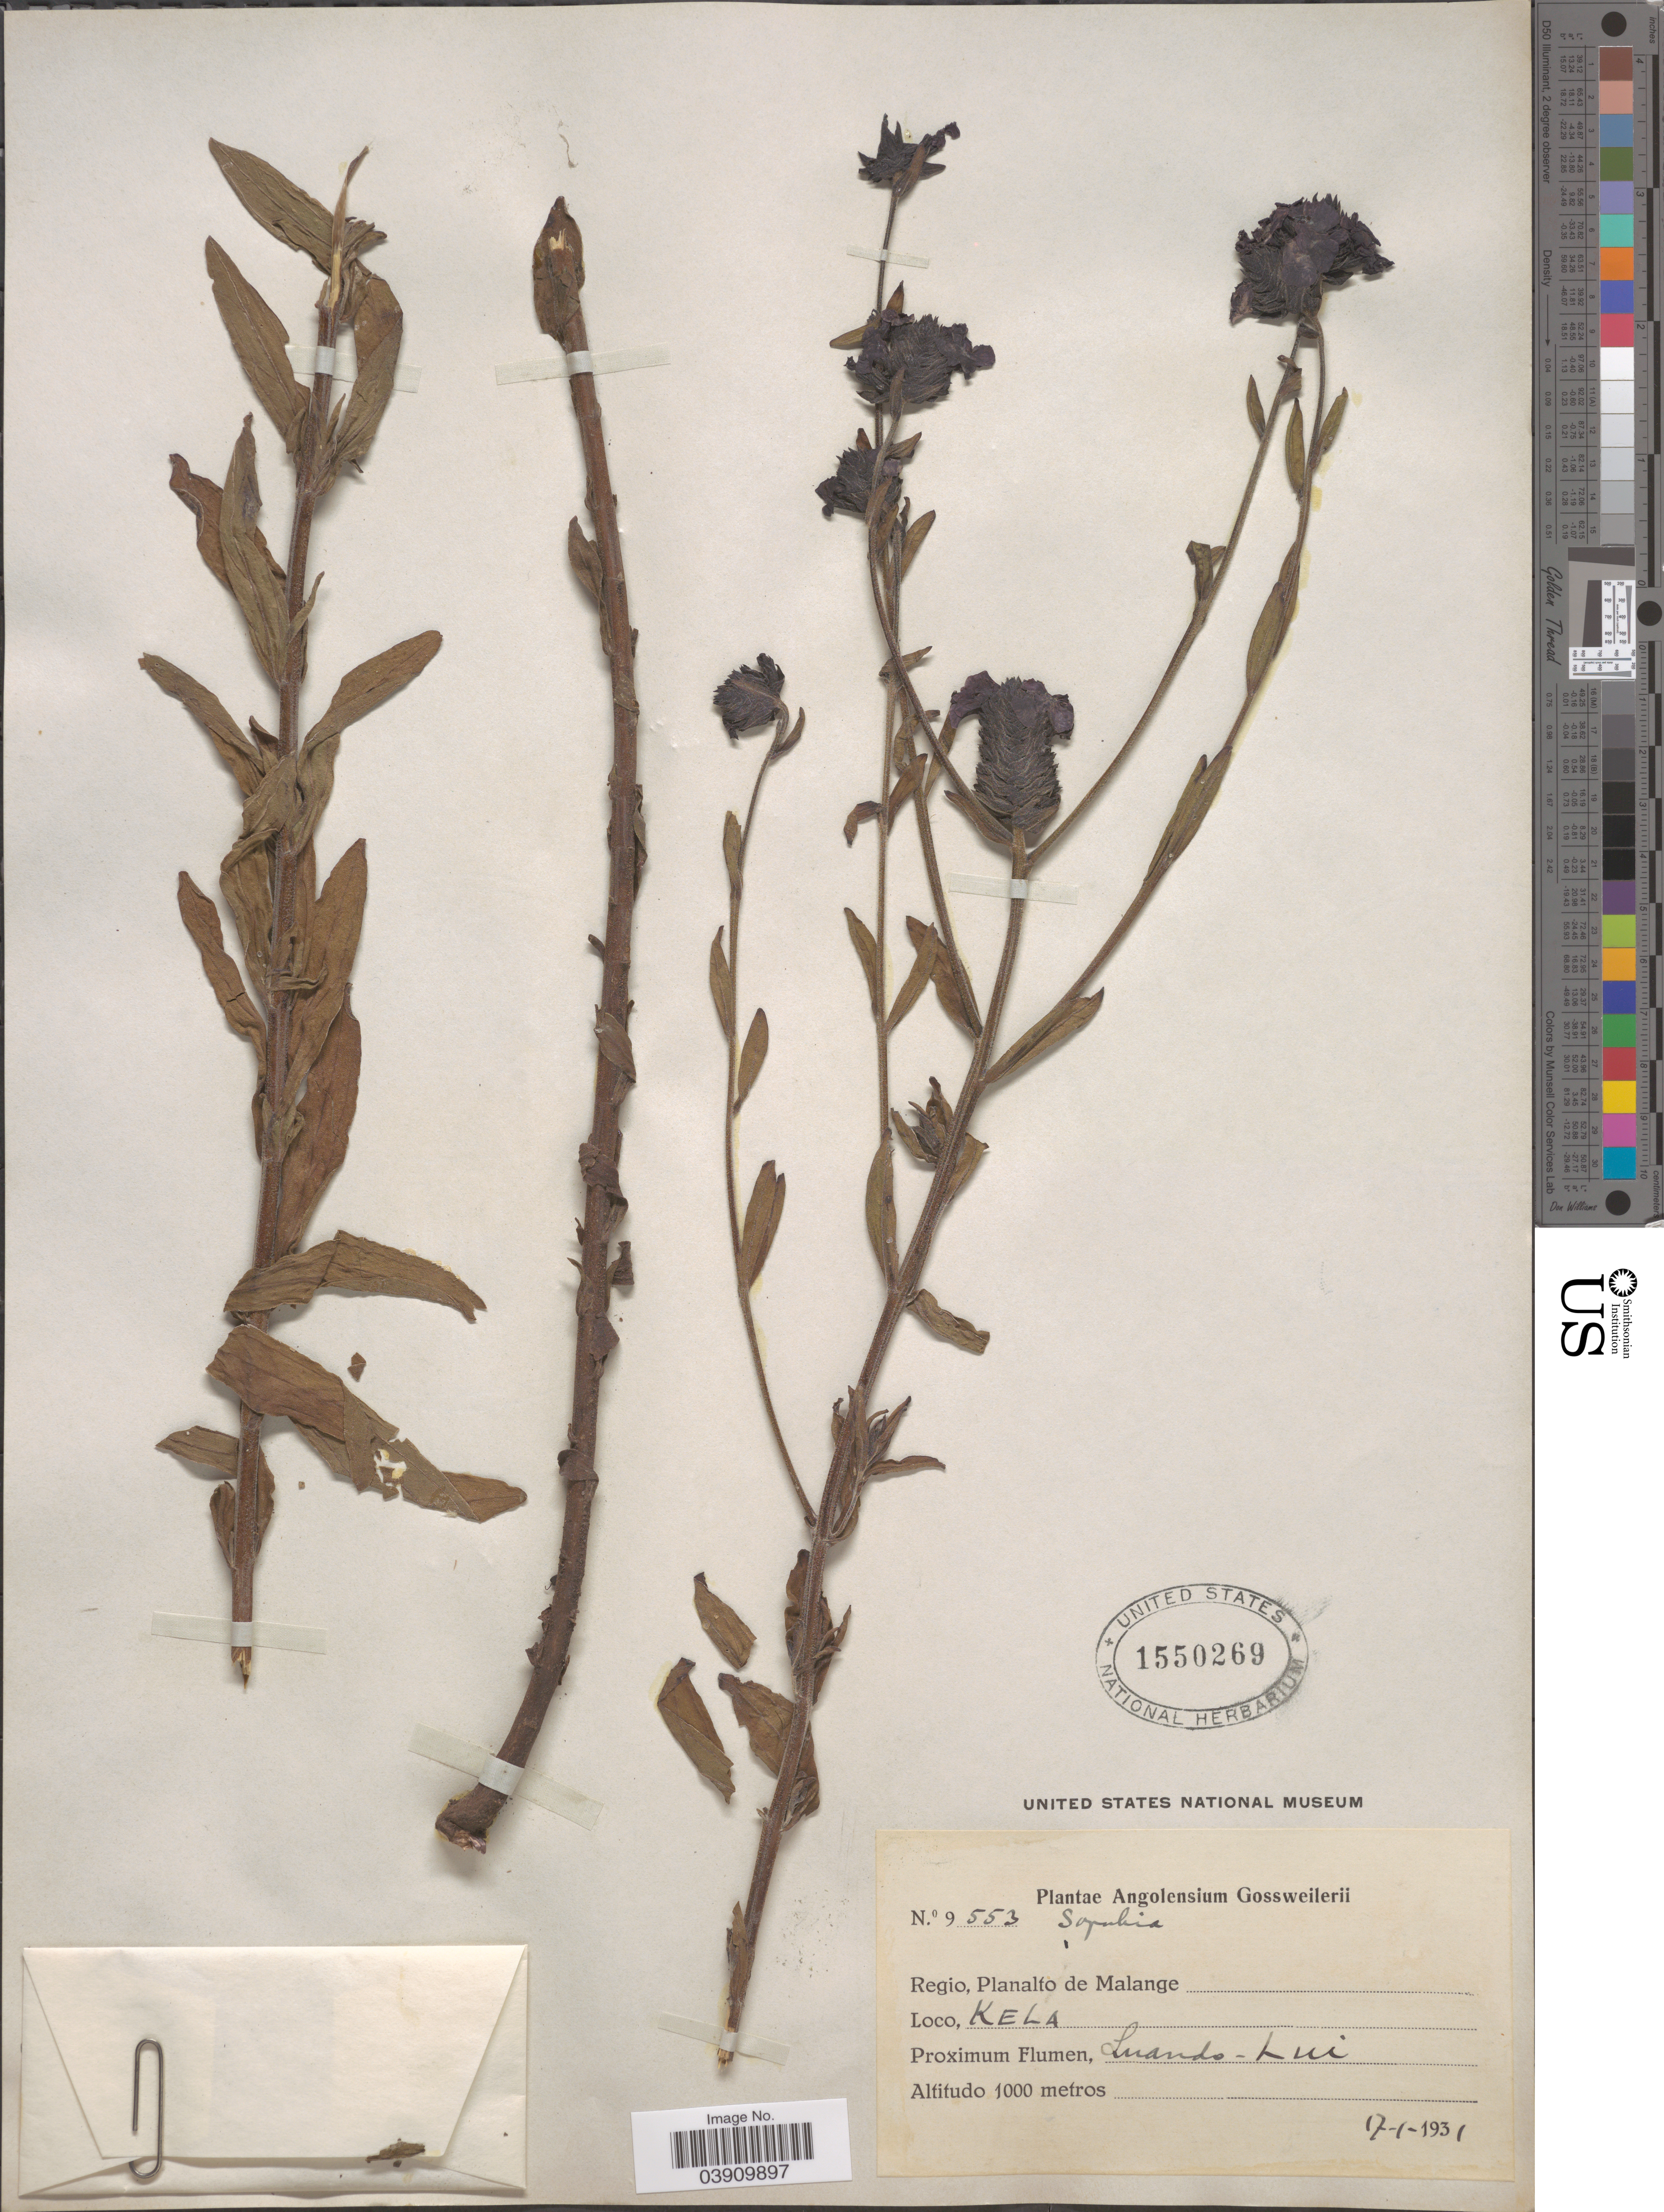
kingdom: Plantae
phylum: Tracheophyta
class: Magnoliopsida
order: Lamiales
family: Orobanchaceae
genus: Sopubia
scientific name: Sopubia sp.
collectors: -. Gossweiler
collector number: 9553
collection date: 1931-01-17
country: Angola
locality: Regio, Planalfo de Malange. Loco, Kela. Proximum Flumen, Luando-Lui.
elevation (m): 1000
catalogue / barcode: US 1550269